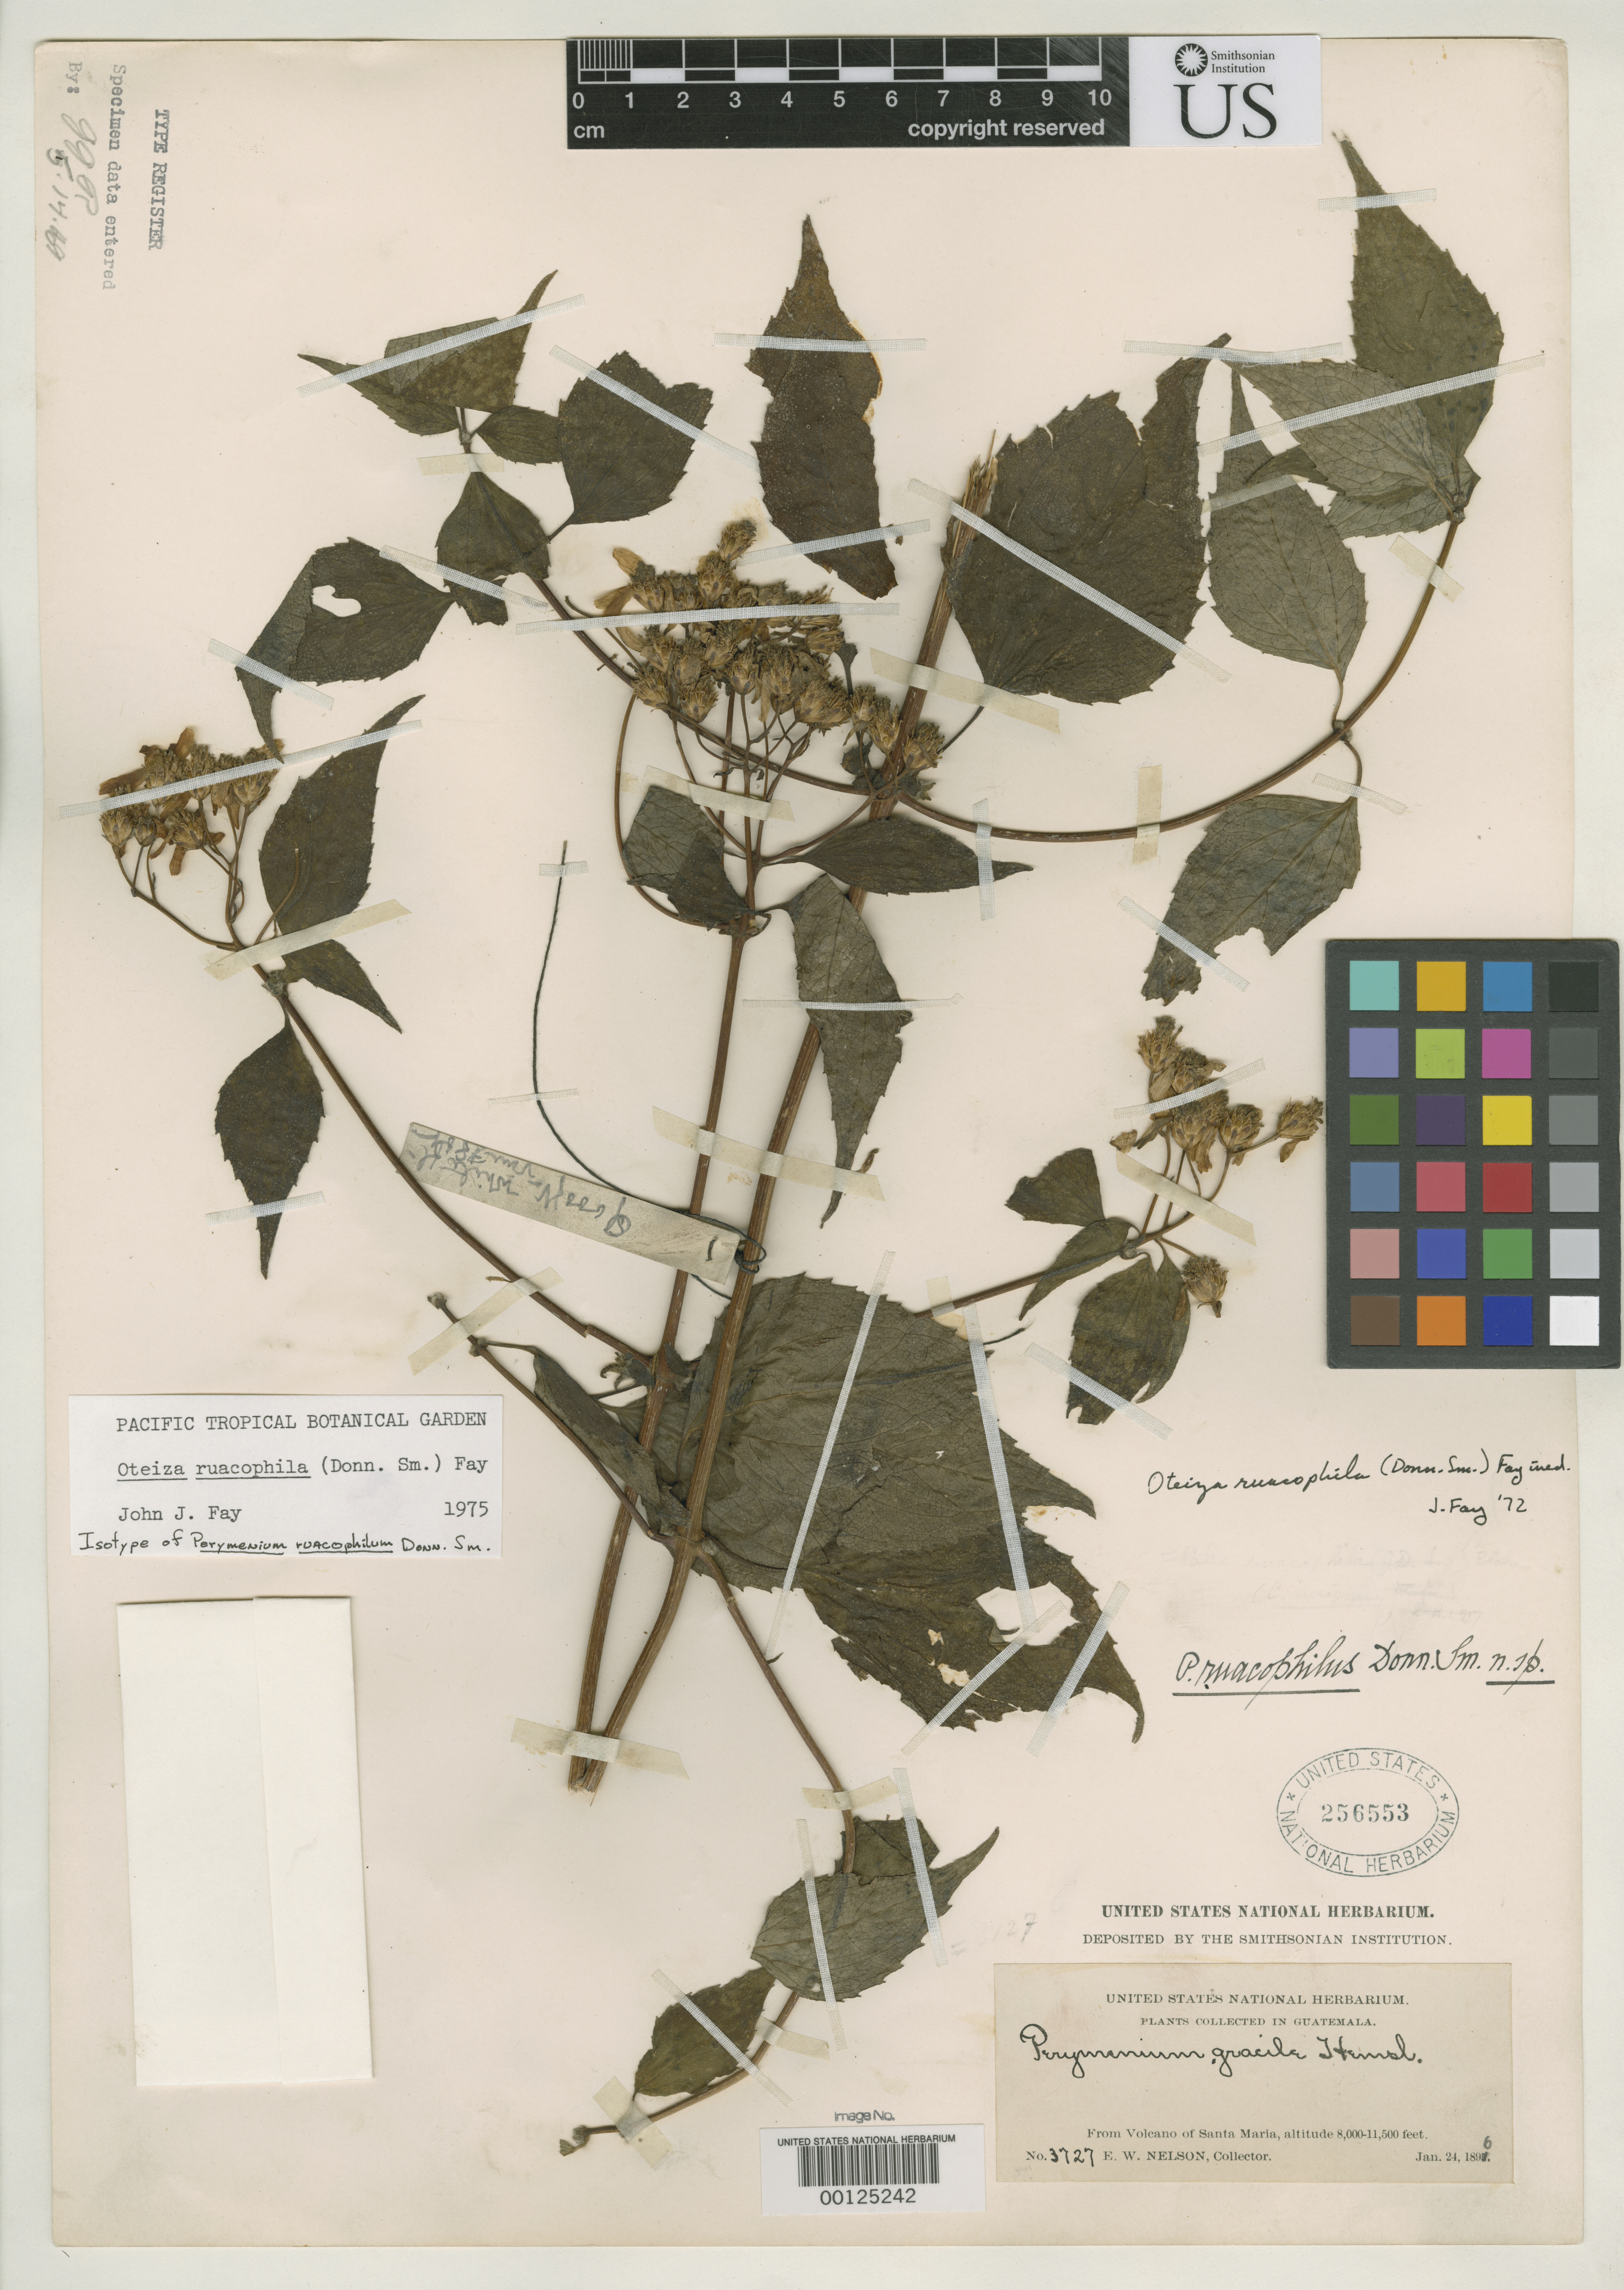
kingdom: Plantae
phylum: Tracheophyta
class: Magnoliopsida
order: Asterales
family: Asteraceae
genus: Perymenium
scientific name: Perymenium ruacophilum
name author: Donn. Sm.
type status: Type Collection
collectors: E. W. Nelson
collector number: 3727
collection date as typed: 24 Jan 1896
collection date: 1896-01-24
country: Guatemala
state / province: Quetzaltenango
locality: Volcano of Santa Maria.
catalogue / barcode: US 256553